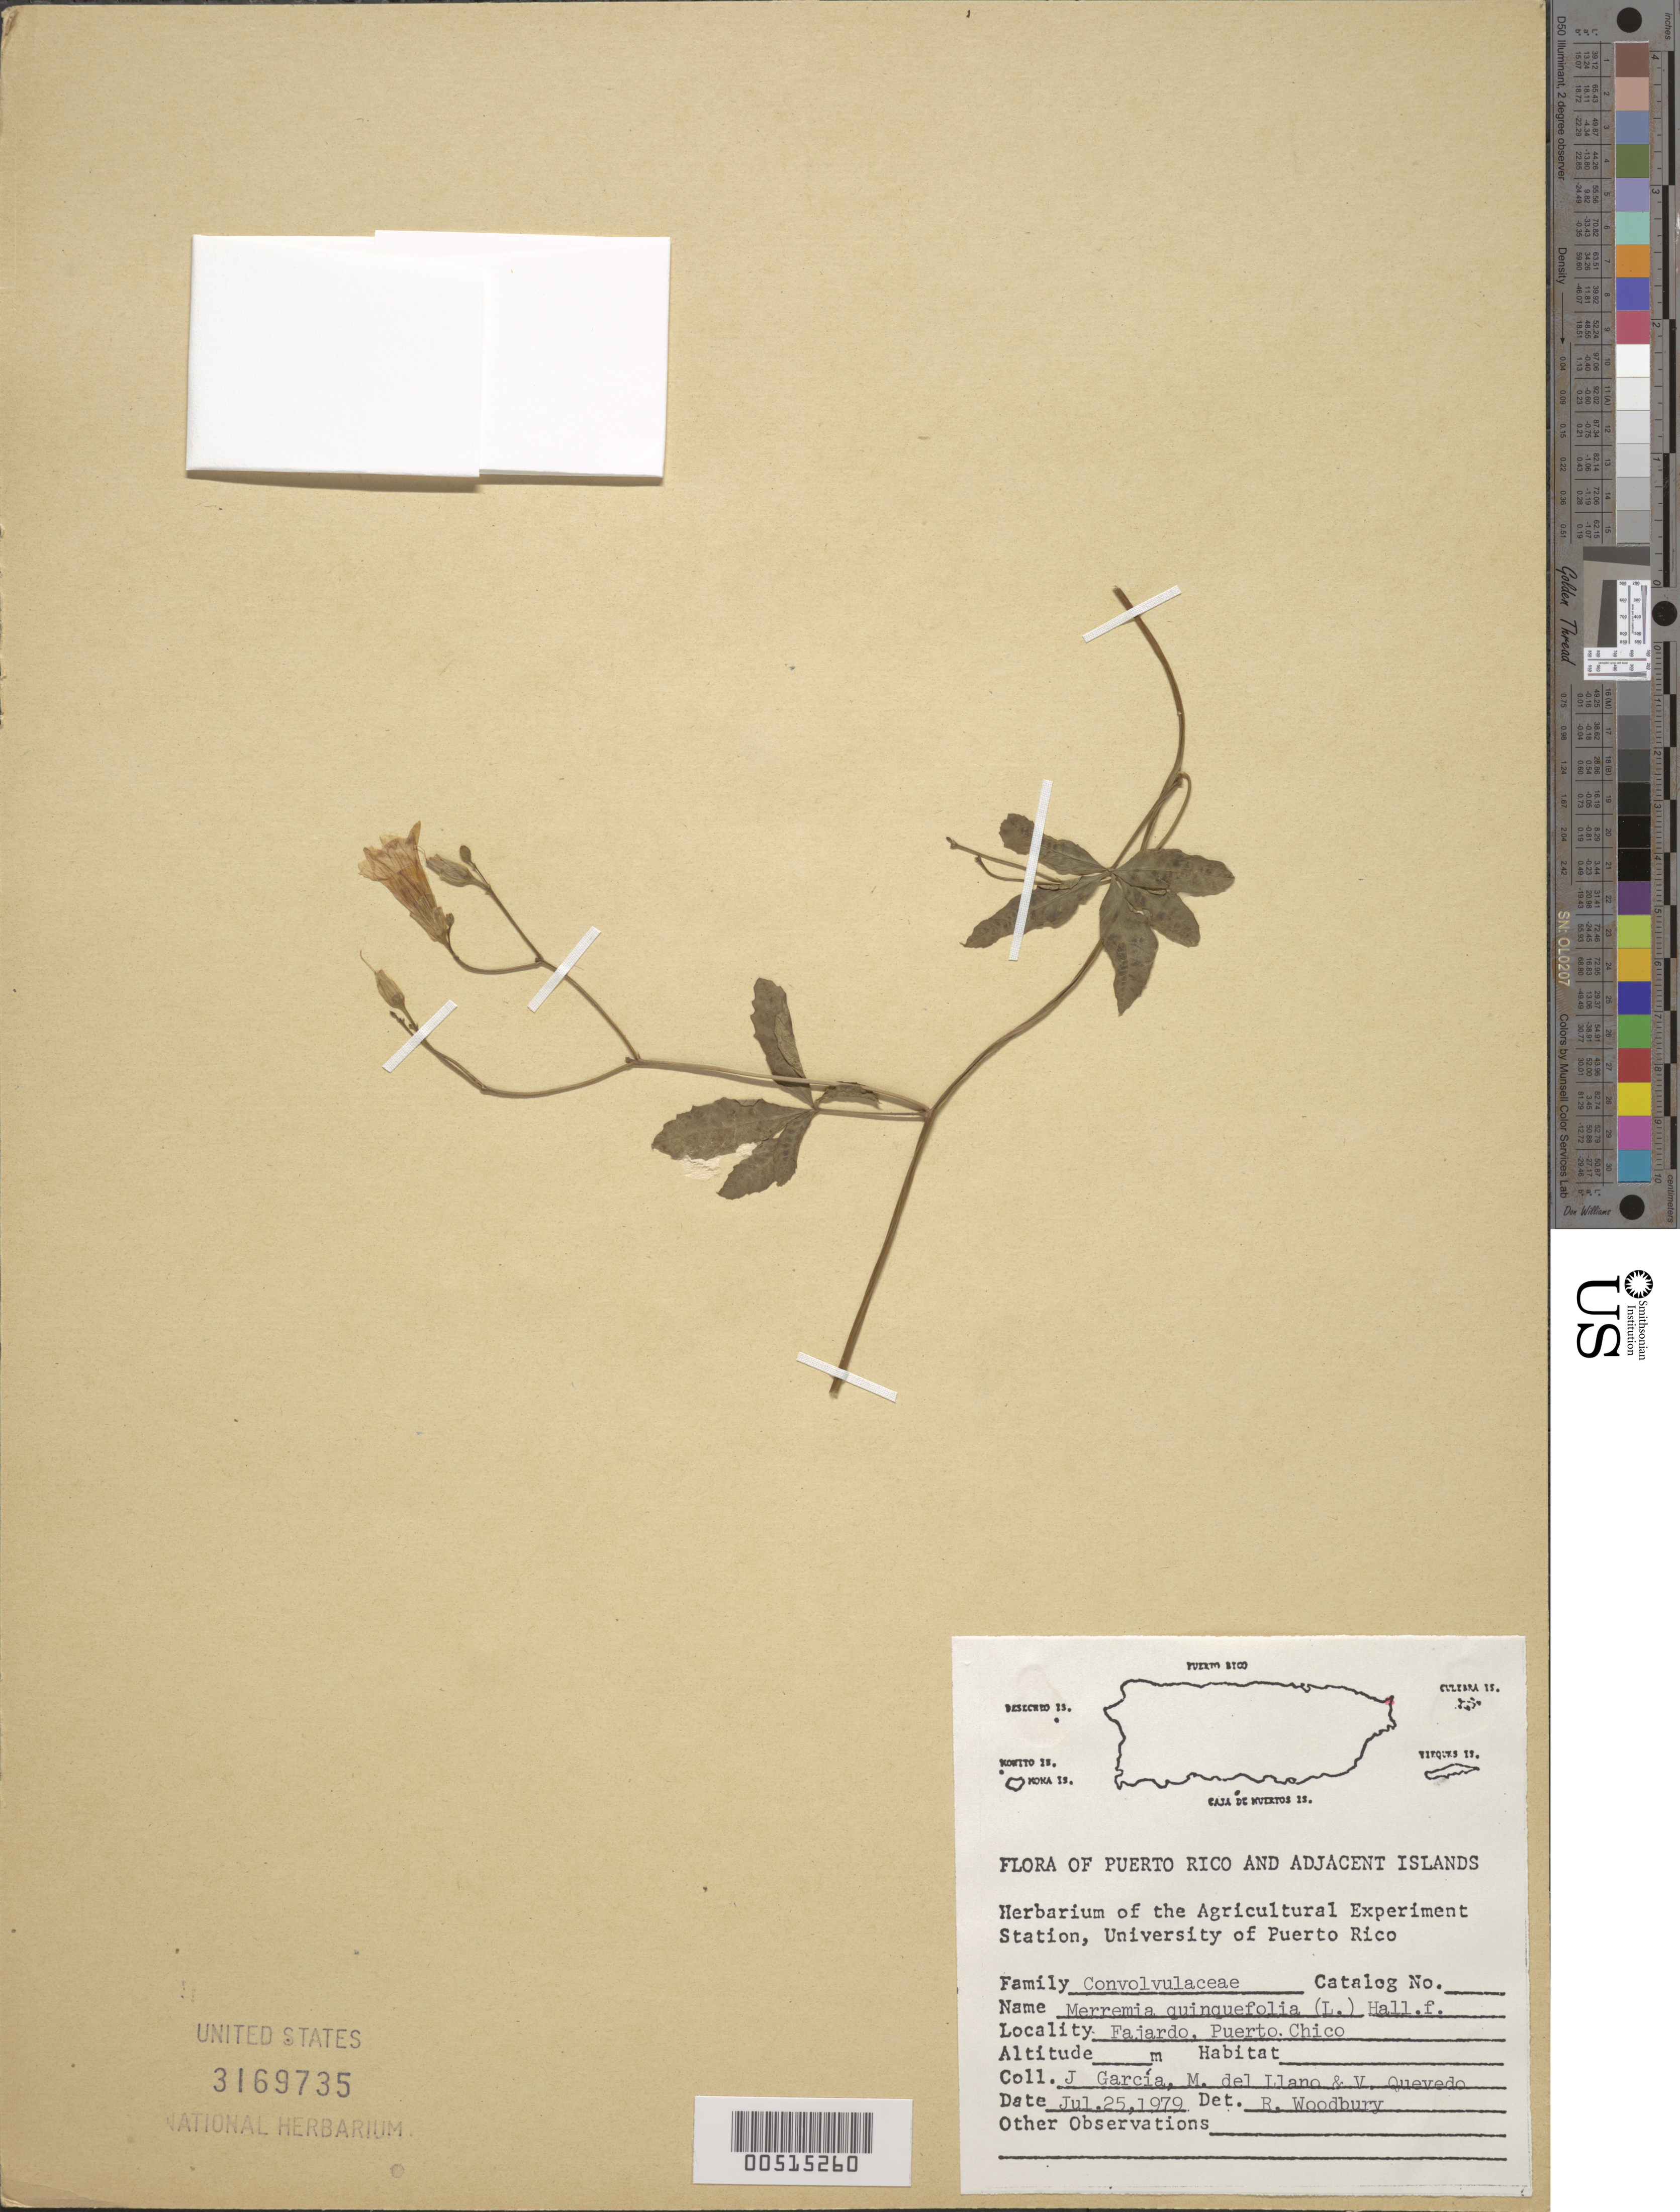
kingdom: Plantae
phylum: Tracheophyta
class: Magnoliopsida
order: Solanales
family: Convolvulaceae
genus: Distimake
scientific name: Distimake quinquefolius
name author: (L.) A. R. Simões & Staples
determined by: Strong, Mark T., (BOT), Smithsonian Institution - National Museum of Natural History (UNITED STATES)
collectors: J. Garcia, M. d. Llano & V. Quevedo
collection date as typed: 25 Jul 1979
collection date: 1979-07-25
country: Puerto Rico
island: Greater Antilles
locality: Fajardo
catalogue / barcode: US 3169735